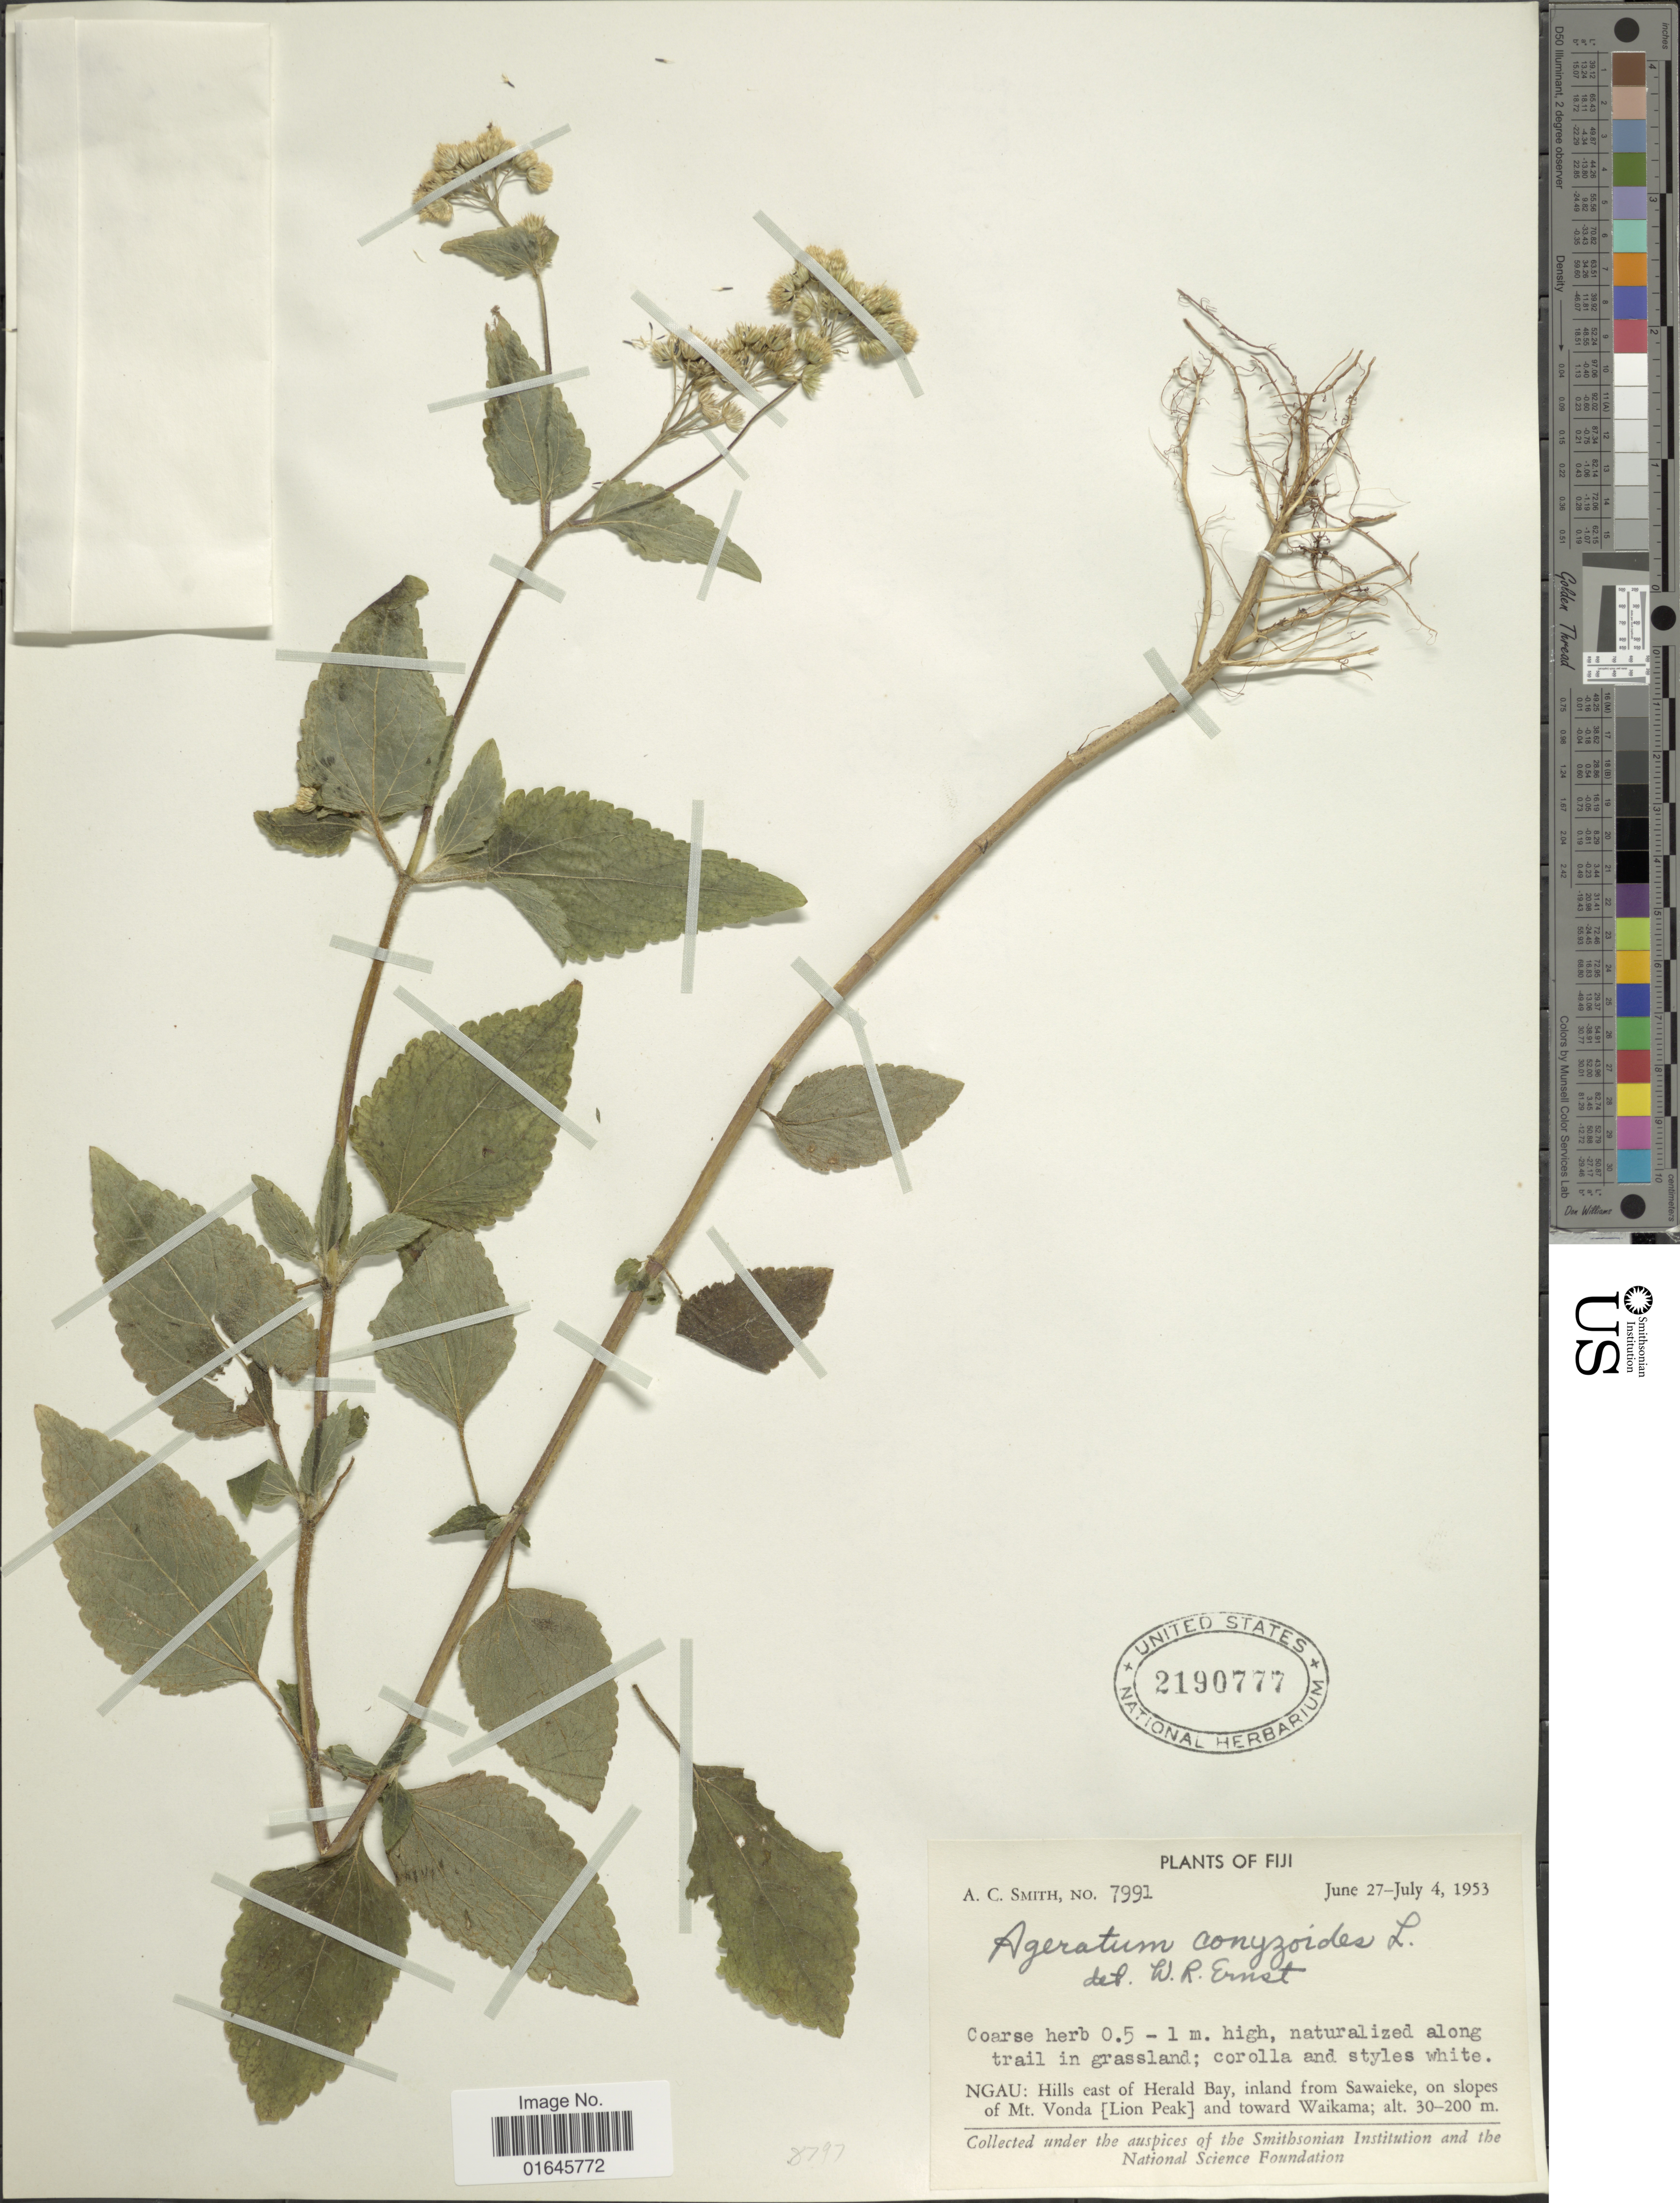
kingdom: Plantae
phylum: Tracheophyta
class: Magnoliopsida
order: Asterales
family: Asteraceae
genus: Ageratum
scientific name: Ageratum conyzoides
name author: L.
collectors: A. C. Smith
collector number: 7991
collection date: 1953-06-27/1953-07-04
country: Fiji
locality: Ngau: Hills east of Herald Bay, inland from Sawaieke, on slopes of Mt. Vonda [Lion Peak] and toward Waikama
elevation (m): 30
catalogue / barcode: US 2190777